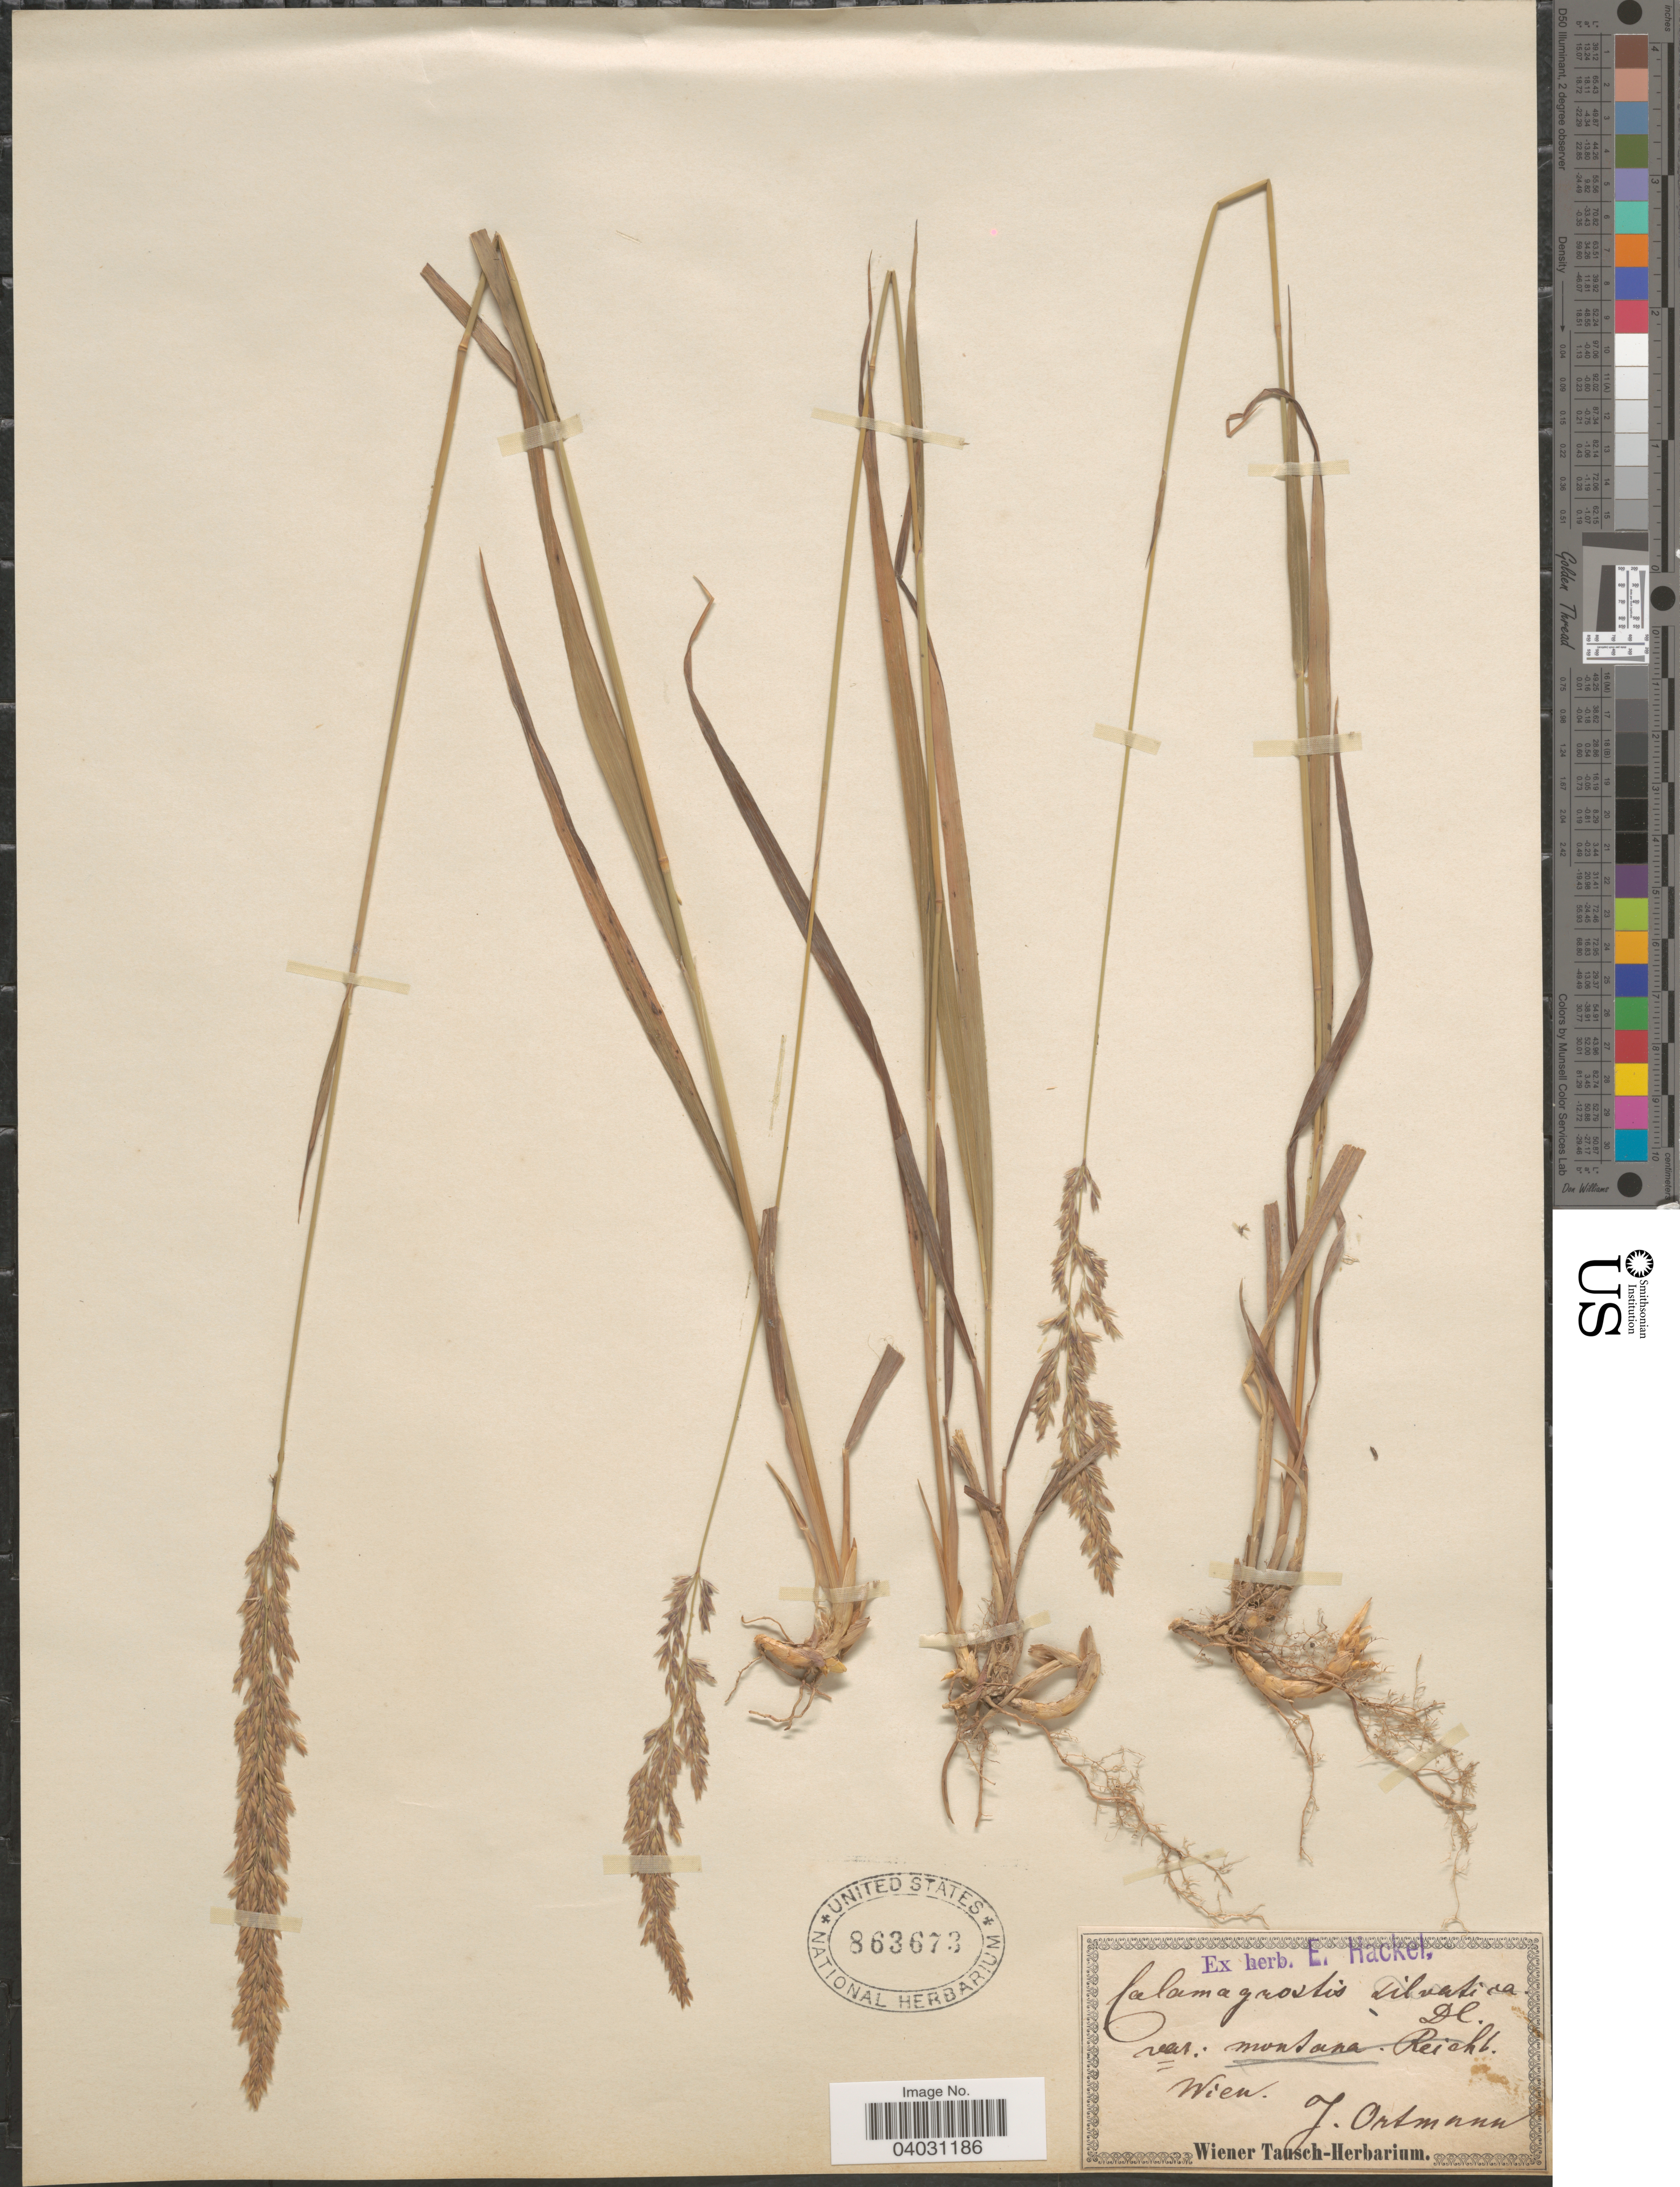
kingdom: Plantae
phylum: Tracheophyta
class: Liliopsida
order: Poales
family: Poaceae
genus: Calamagrostis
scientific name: Calamagrostis arundinacea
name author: (L.) Roth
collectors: J. Ortmann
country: Austria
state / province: Wien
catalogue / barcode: US 863673